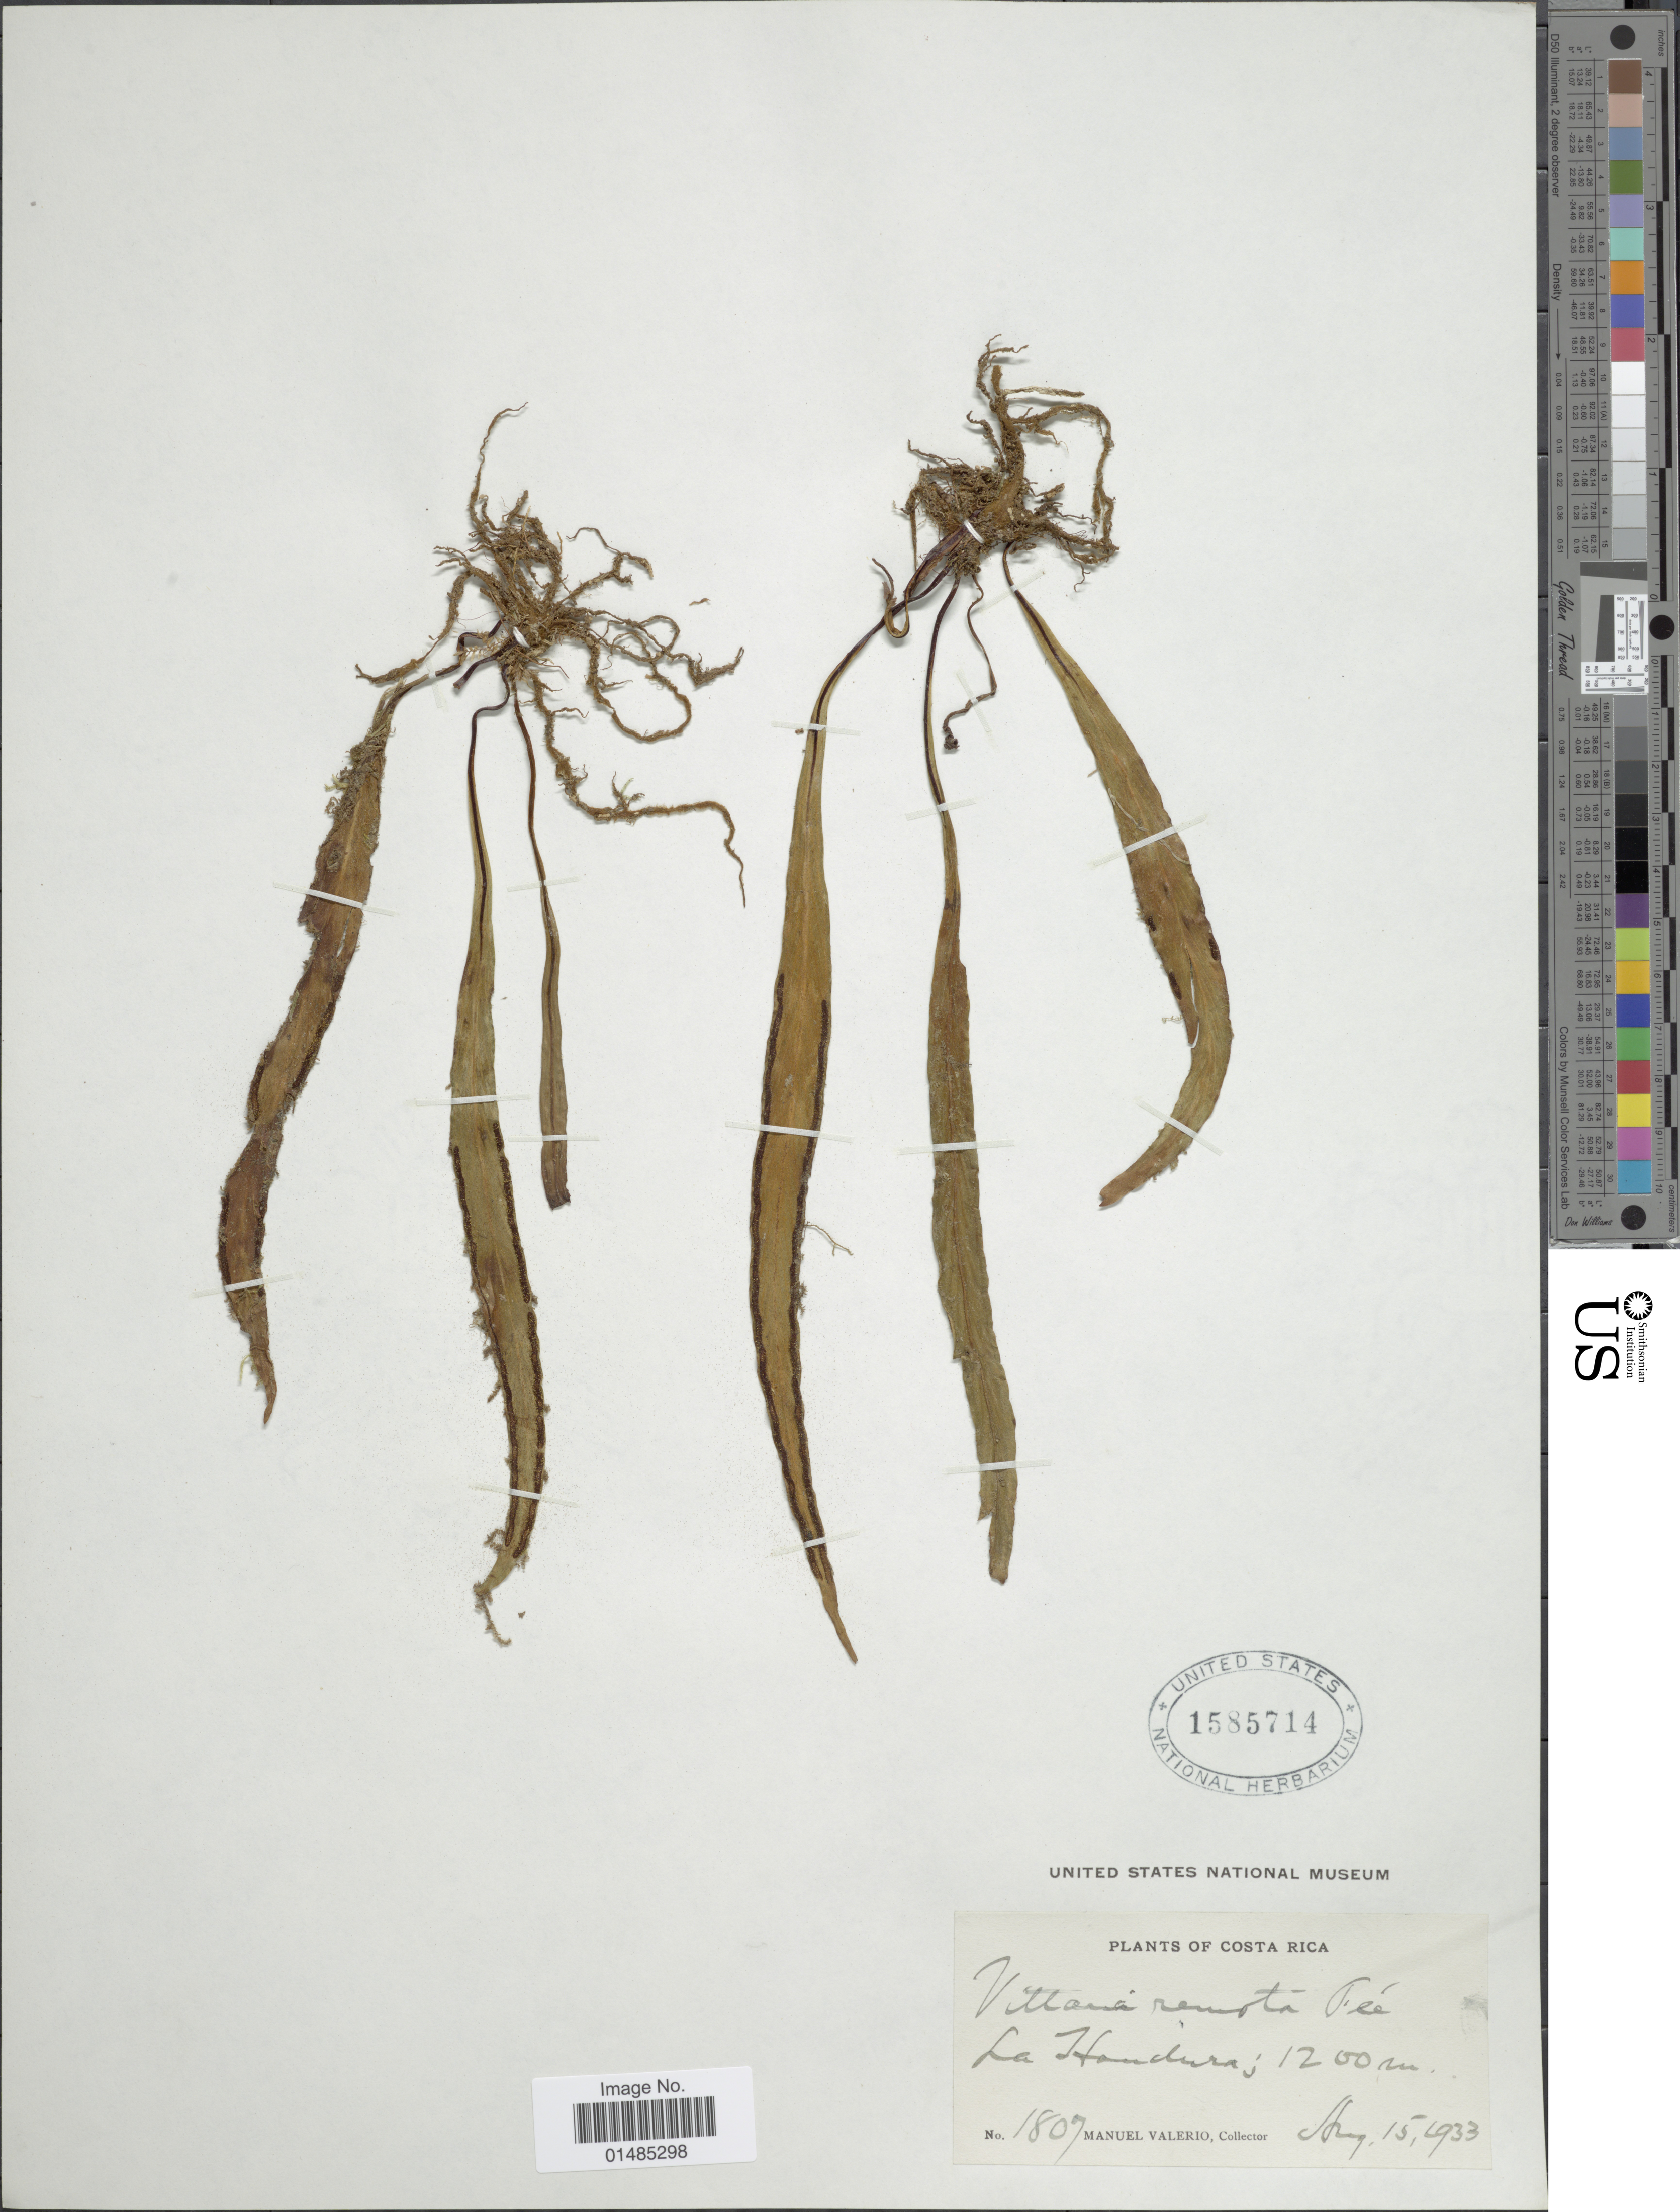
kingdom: Plantae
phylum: Tracheophyta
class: Polypodiopsida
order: Polypodiales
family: Pteridaceae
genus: Radiovittaria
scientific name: Radiovittaria remota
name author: (Fée) E.H. Crane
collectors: M. Valerio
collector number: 1807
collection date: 1933-08-15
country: Costa Rica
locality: La Hondura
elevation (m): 1200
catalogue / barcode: US 1585714